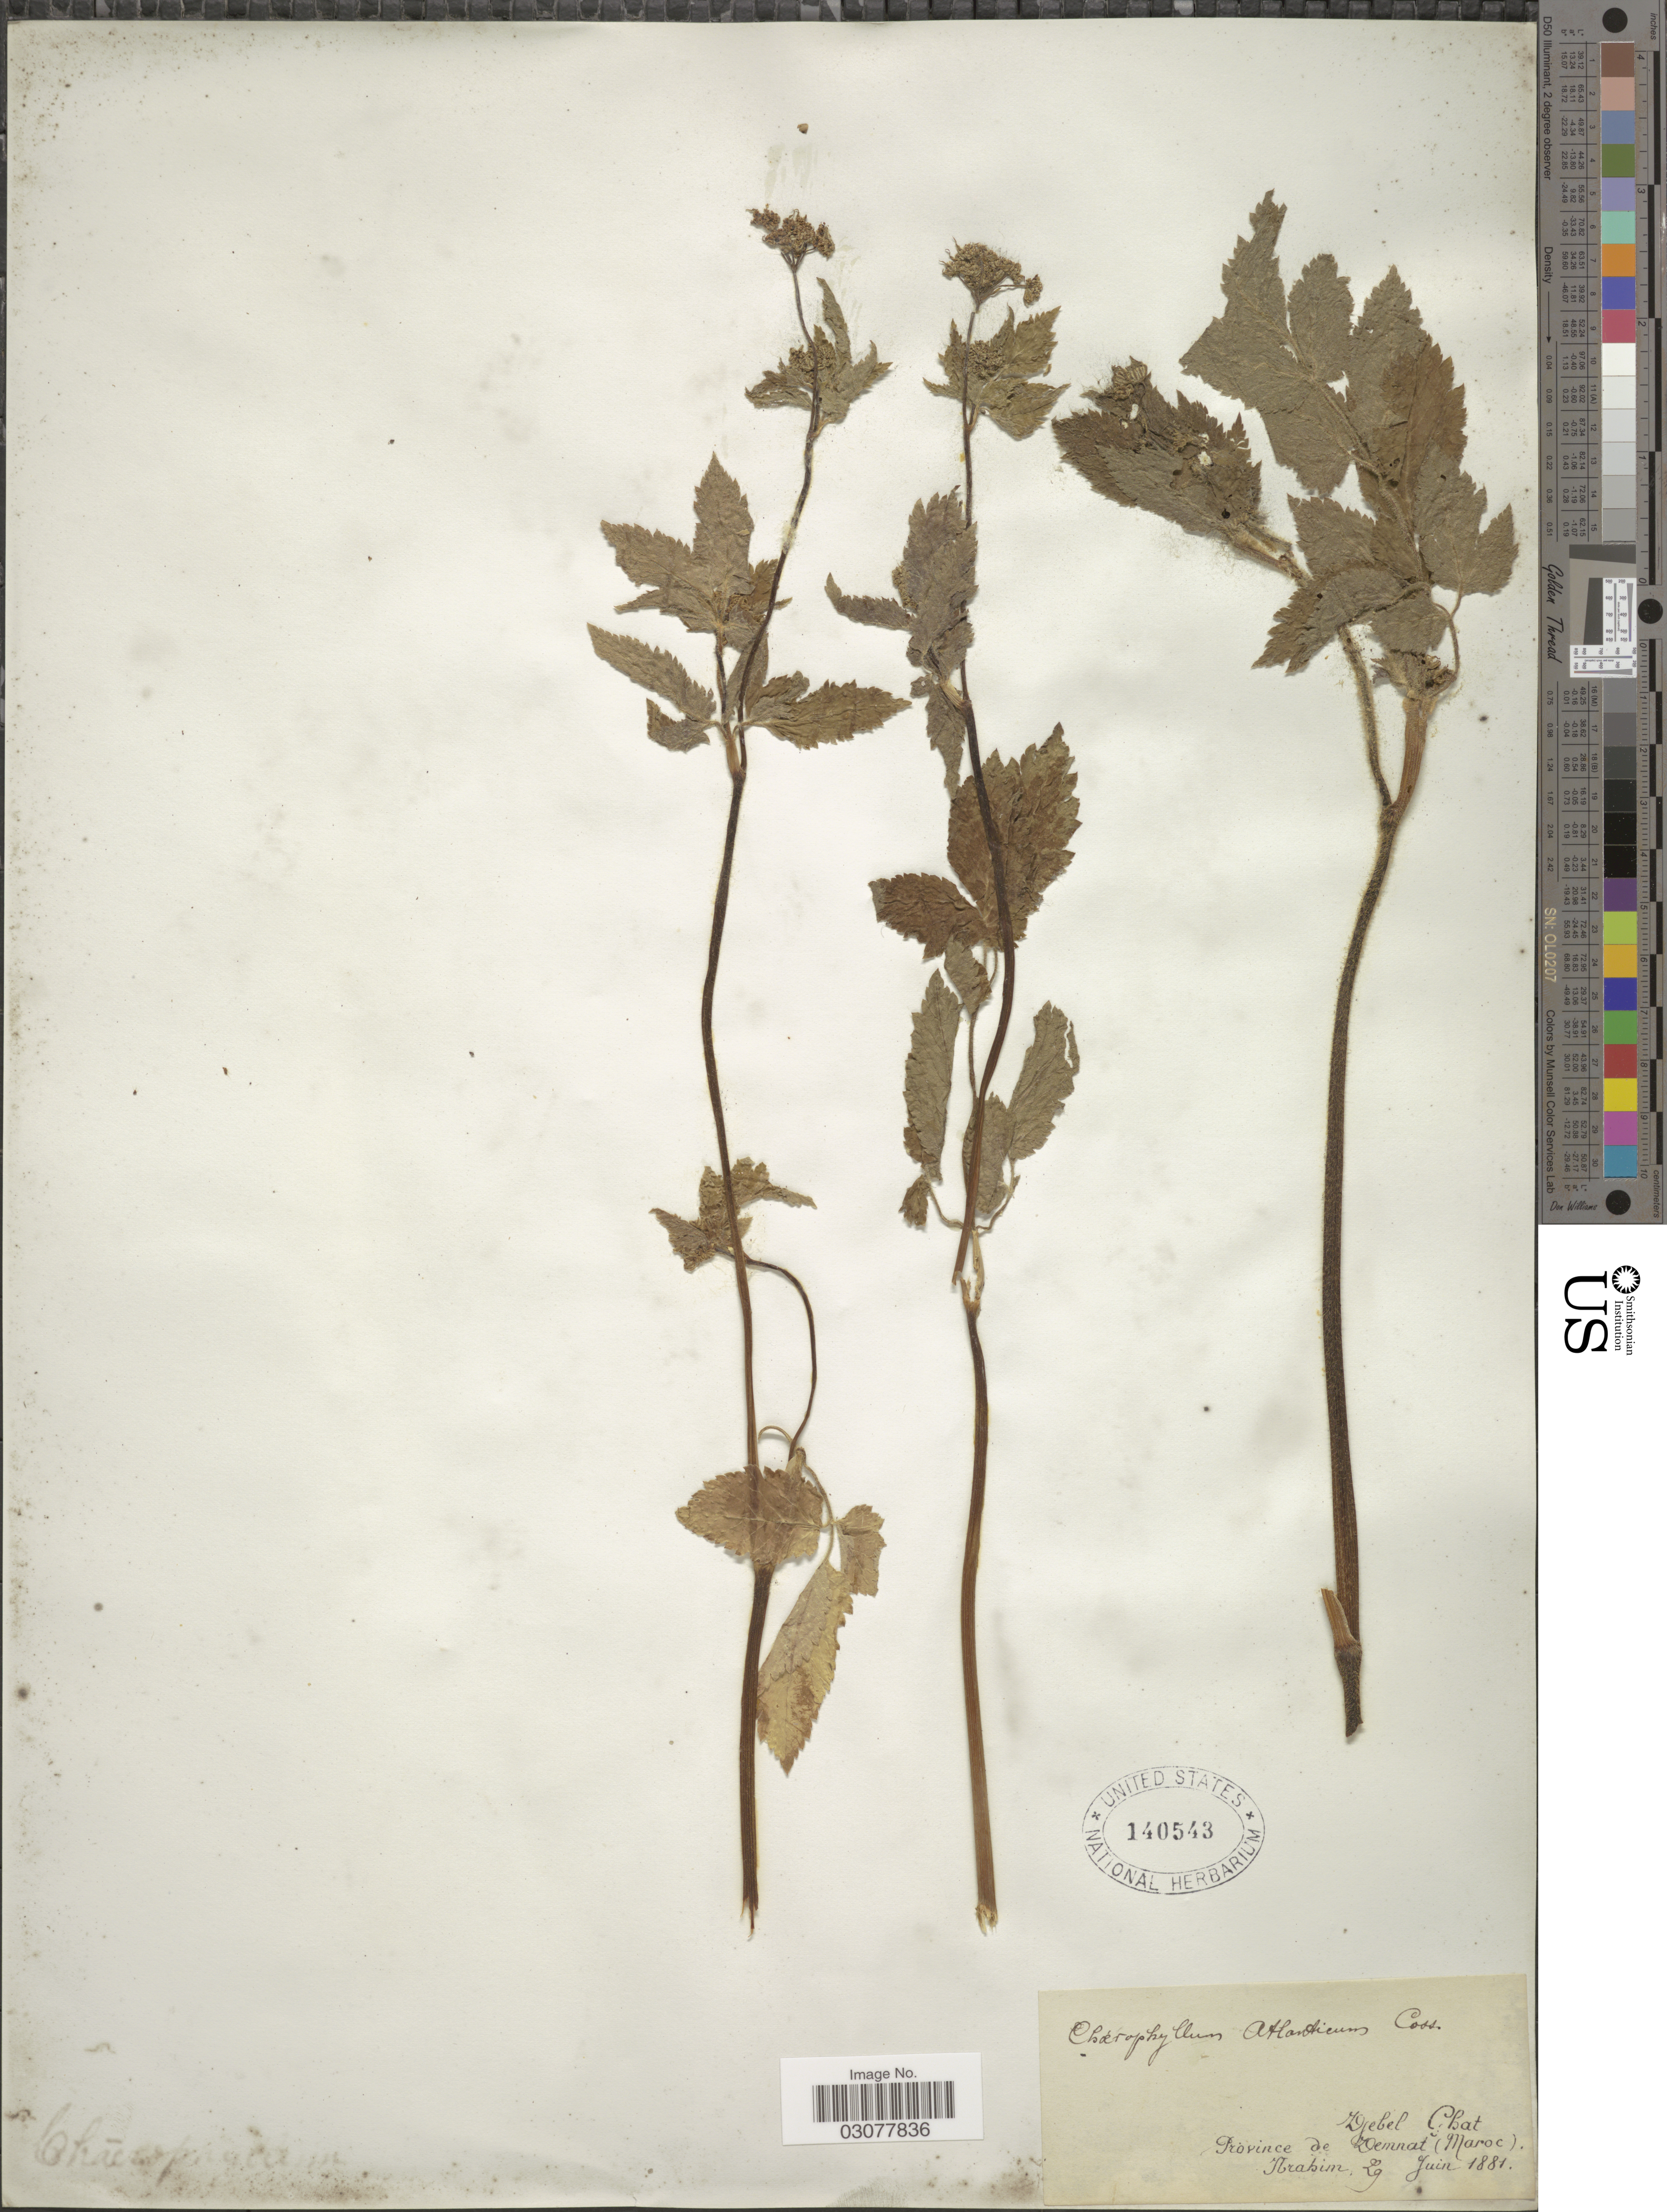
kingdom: Plantae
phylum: Tracheophyta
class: Magnoliopsida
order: Apiales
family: Apiaceae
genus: Chaerophyllum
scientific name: Chaerophyllum atlanticum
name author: Coss. ex Batt.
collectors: -. Ibrahim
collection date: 1881-06-29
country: Morocco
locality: Djebel Ghat. Province de Demnat (Maroc).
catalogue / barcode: US 140543